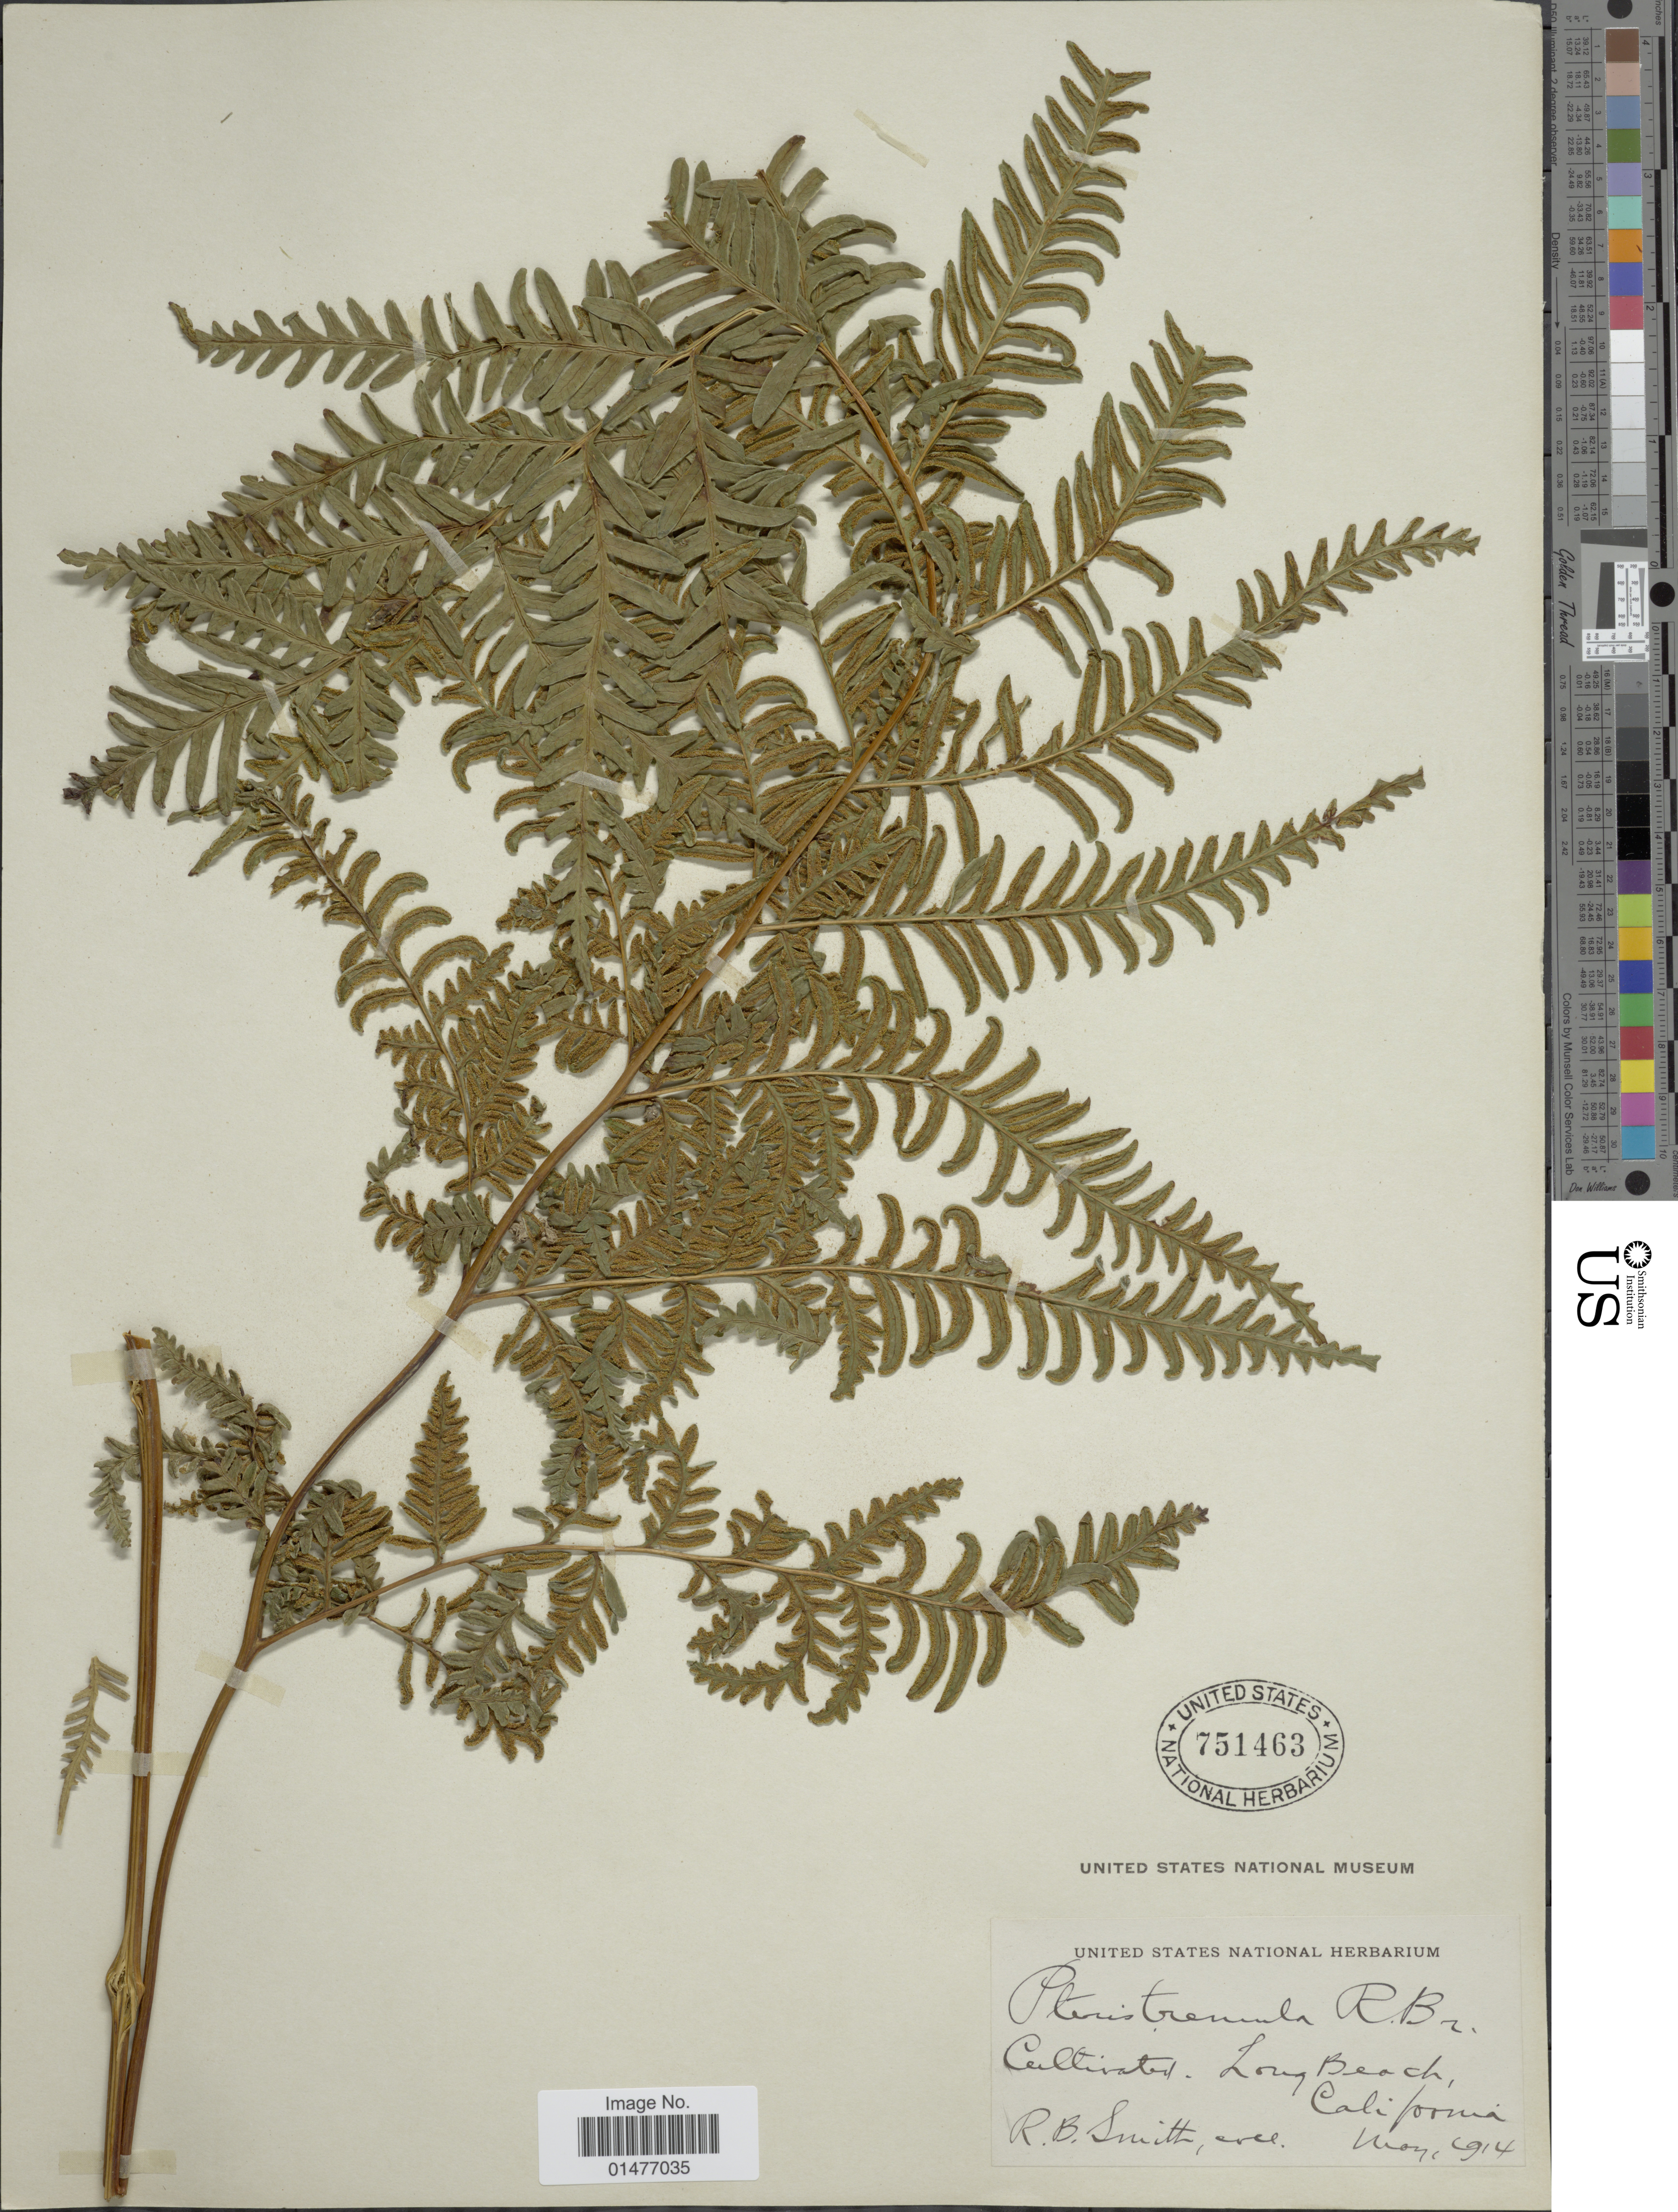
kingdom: Plantae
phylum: Tracheophyta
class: Polypodiopsida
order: Polypodiales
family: Pteridaceae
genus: Pteris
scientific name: Pteris tremula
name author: R. Br.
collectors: R. B. Smith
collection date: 1914-05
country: United States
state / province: California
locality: Long Beach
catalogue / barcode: US 751463